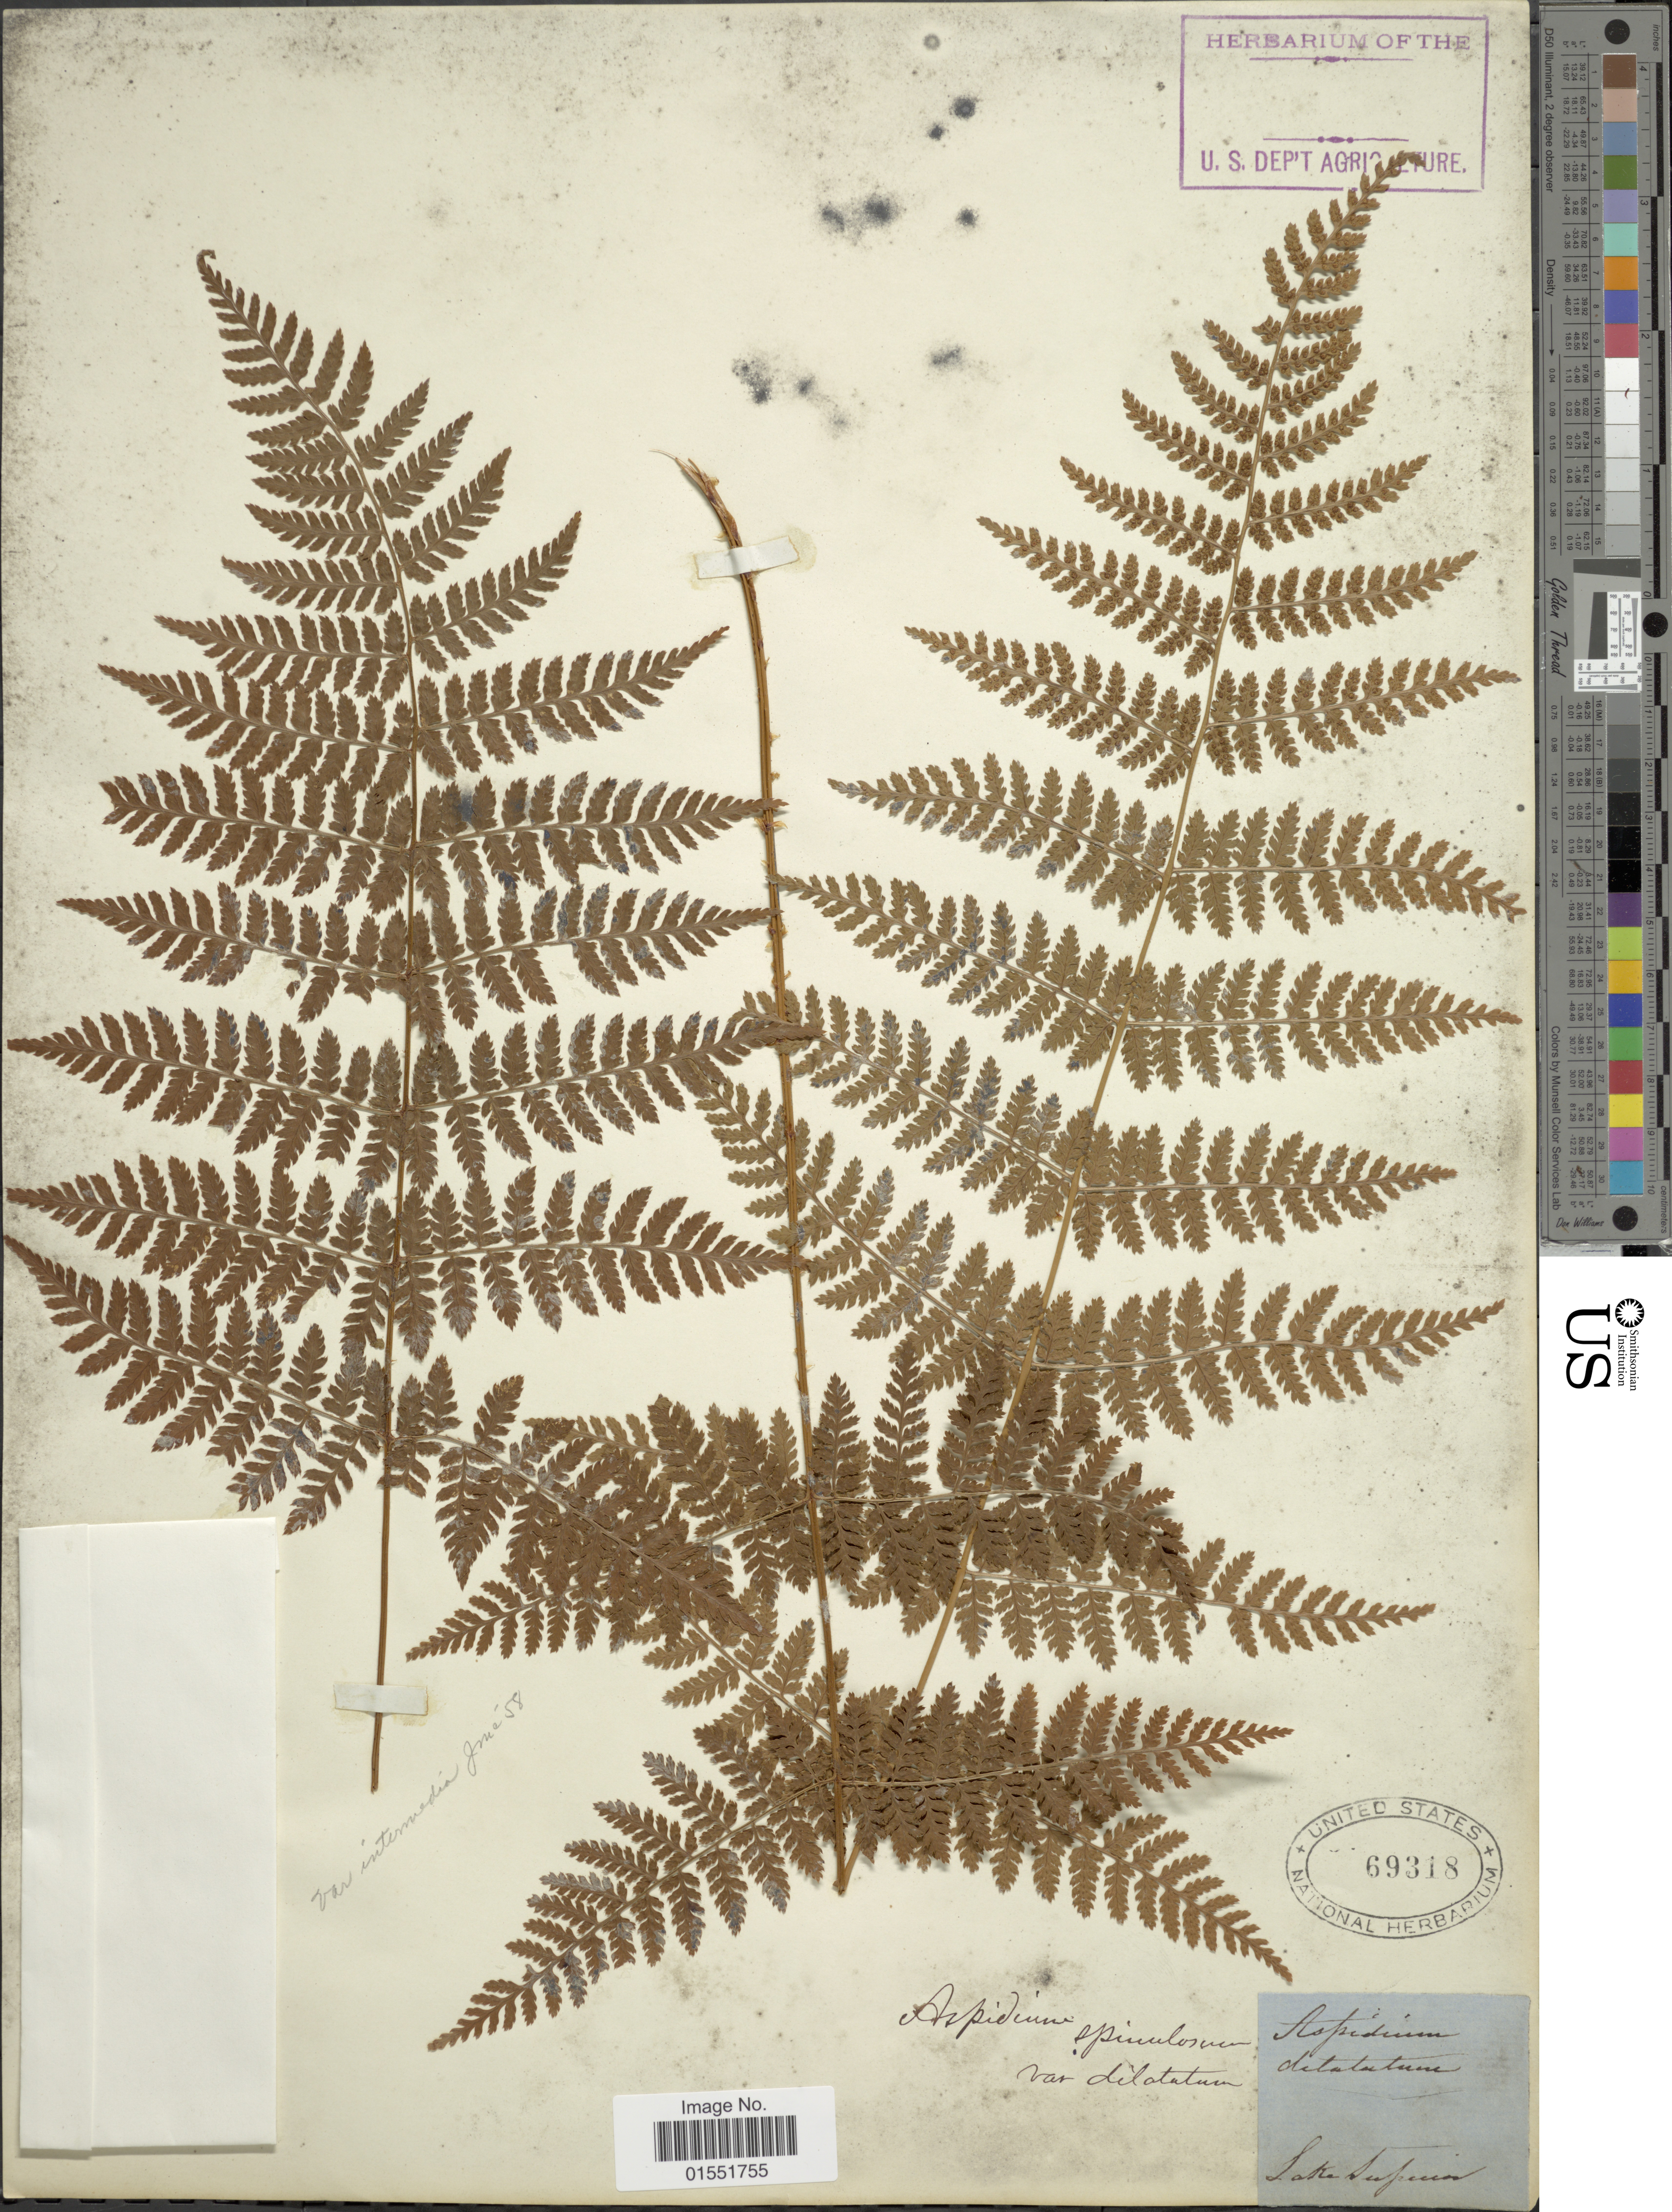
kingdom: Plantae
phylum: Tracheophyta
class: Polypodiopsida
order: Polypodiales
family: Dryopteridaceae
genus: Dryopteris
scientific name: Dryopteris intermedia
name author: (Muhl.) A. Gray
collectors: Facchini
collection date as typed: Transcribed d/m/y: /6/58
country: Canada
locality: Lake Superior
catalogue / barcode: US 69318